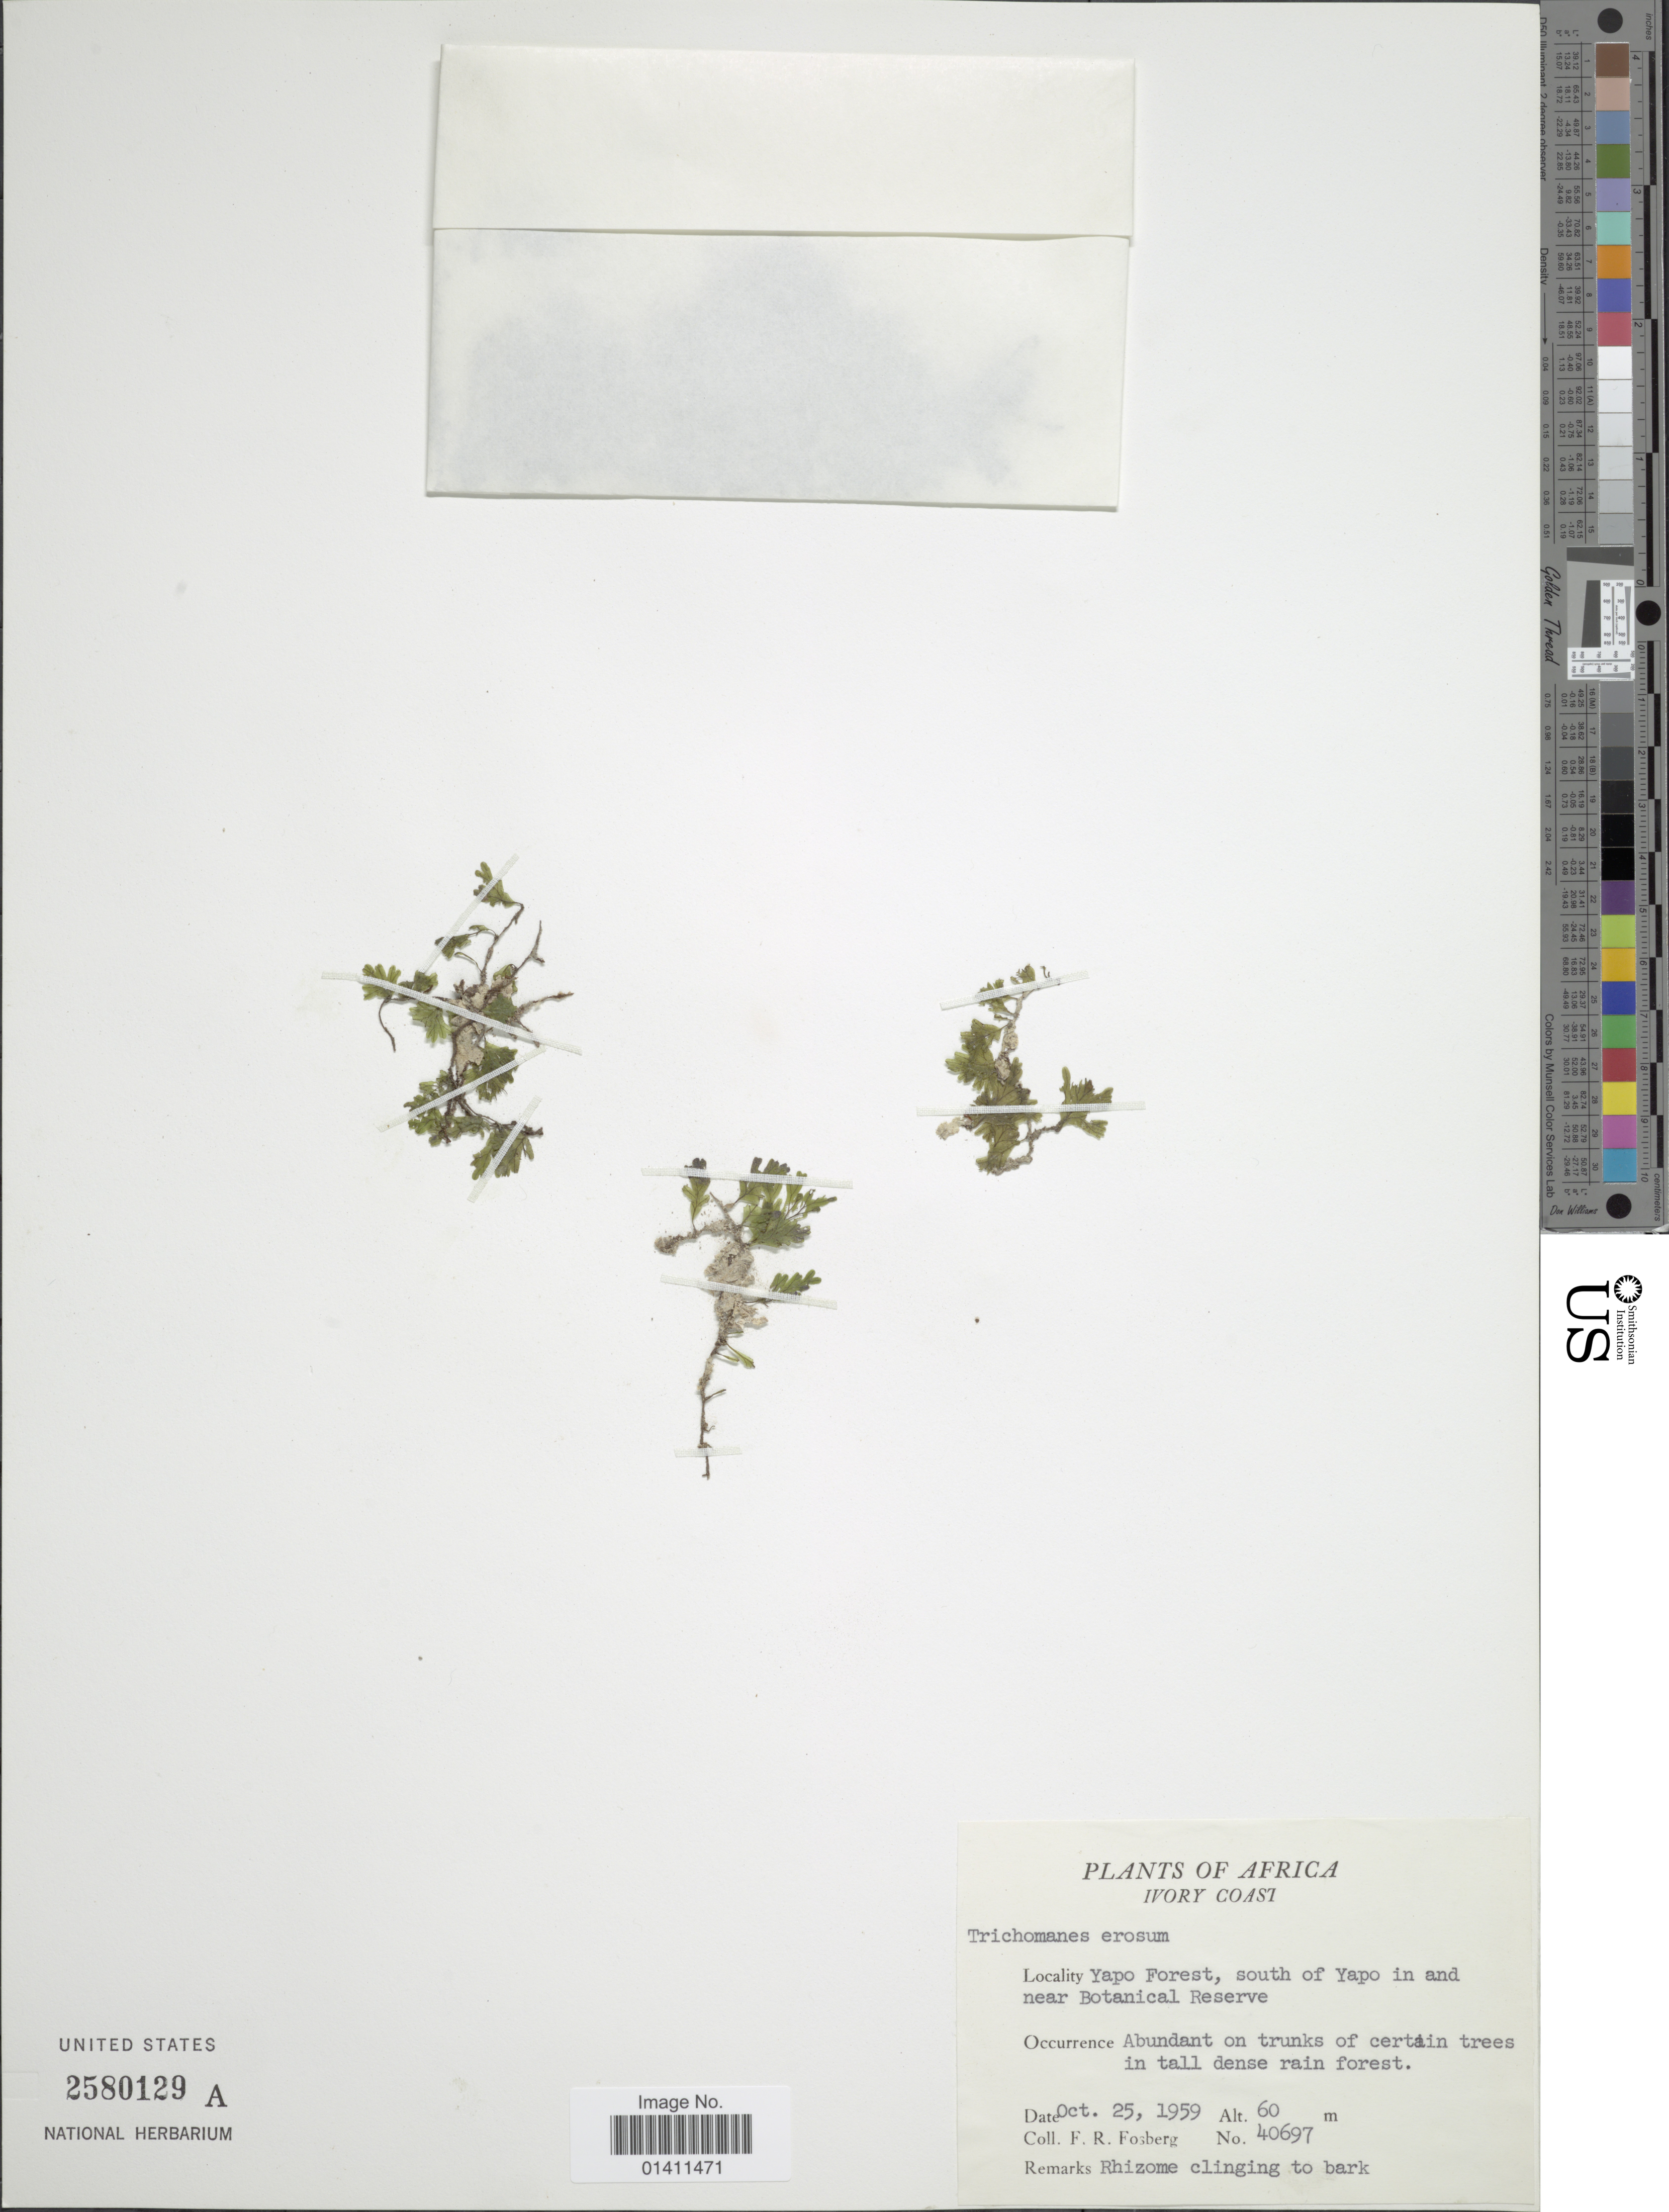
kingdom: Plantae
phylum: Tracheophyta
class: Polypodiopsida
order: Hymenophyllales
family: Hymenophyllaceae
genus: Didymoglossum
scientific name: Didymoglossum erosum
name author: (Willd.) J.P. Roux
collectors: F. R. Fosberg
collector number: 40697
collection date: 1959-10-25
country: Ivory Coast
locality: Yapo Forest, south of Yapo and near Botanical Reserve.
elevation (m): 60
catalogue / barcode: US 2580129A